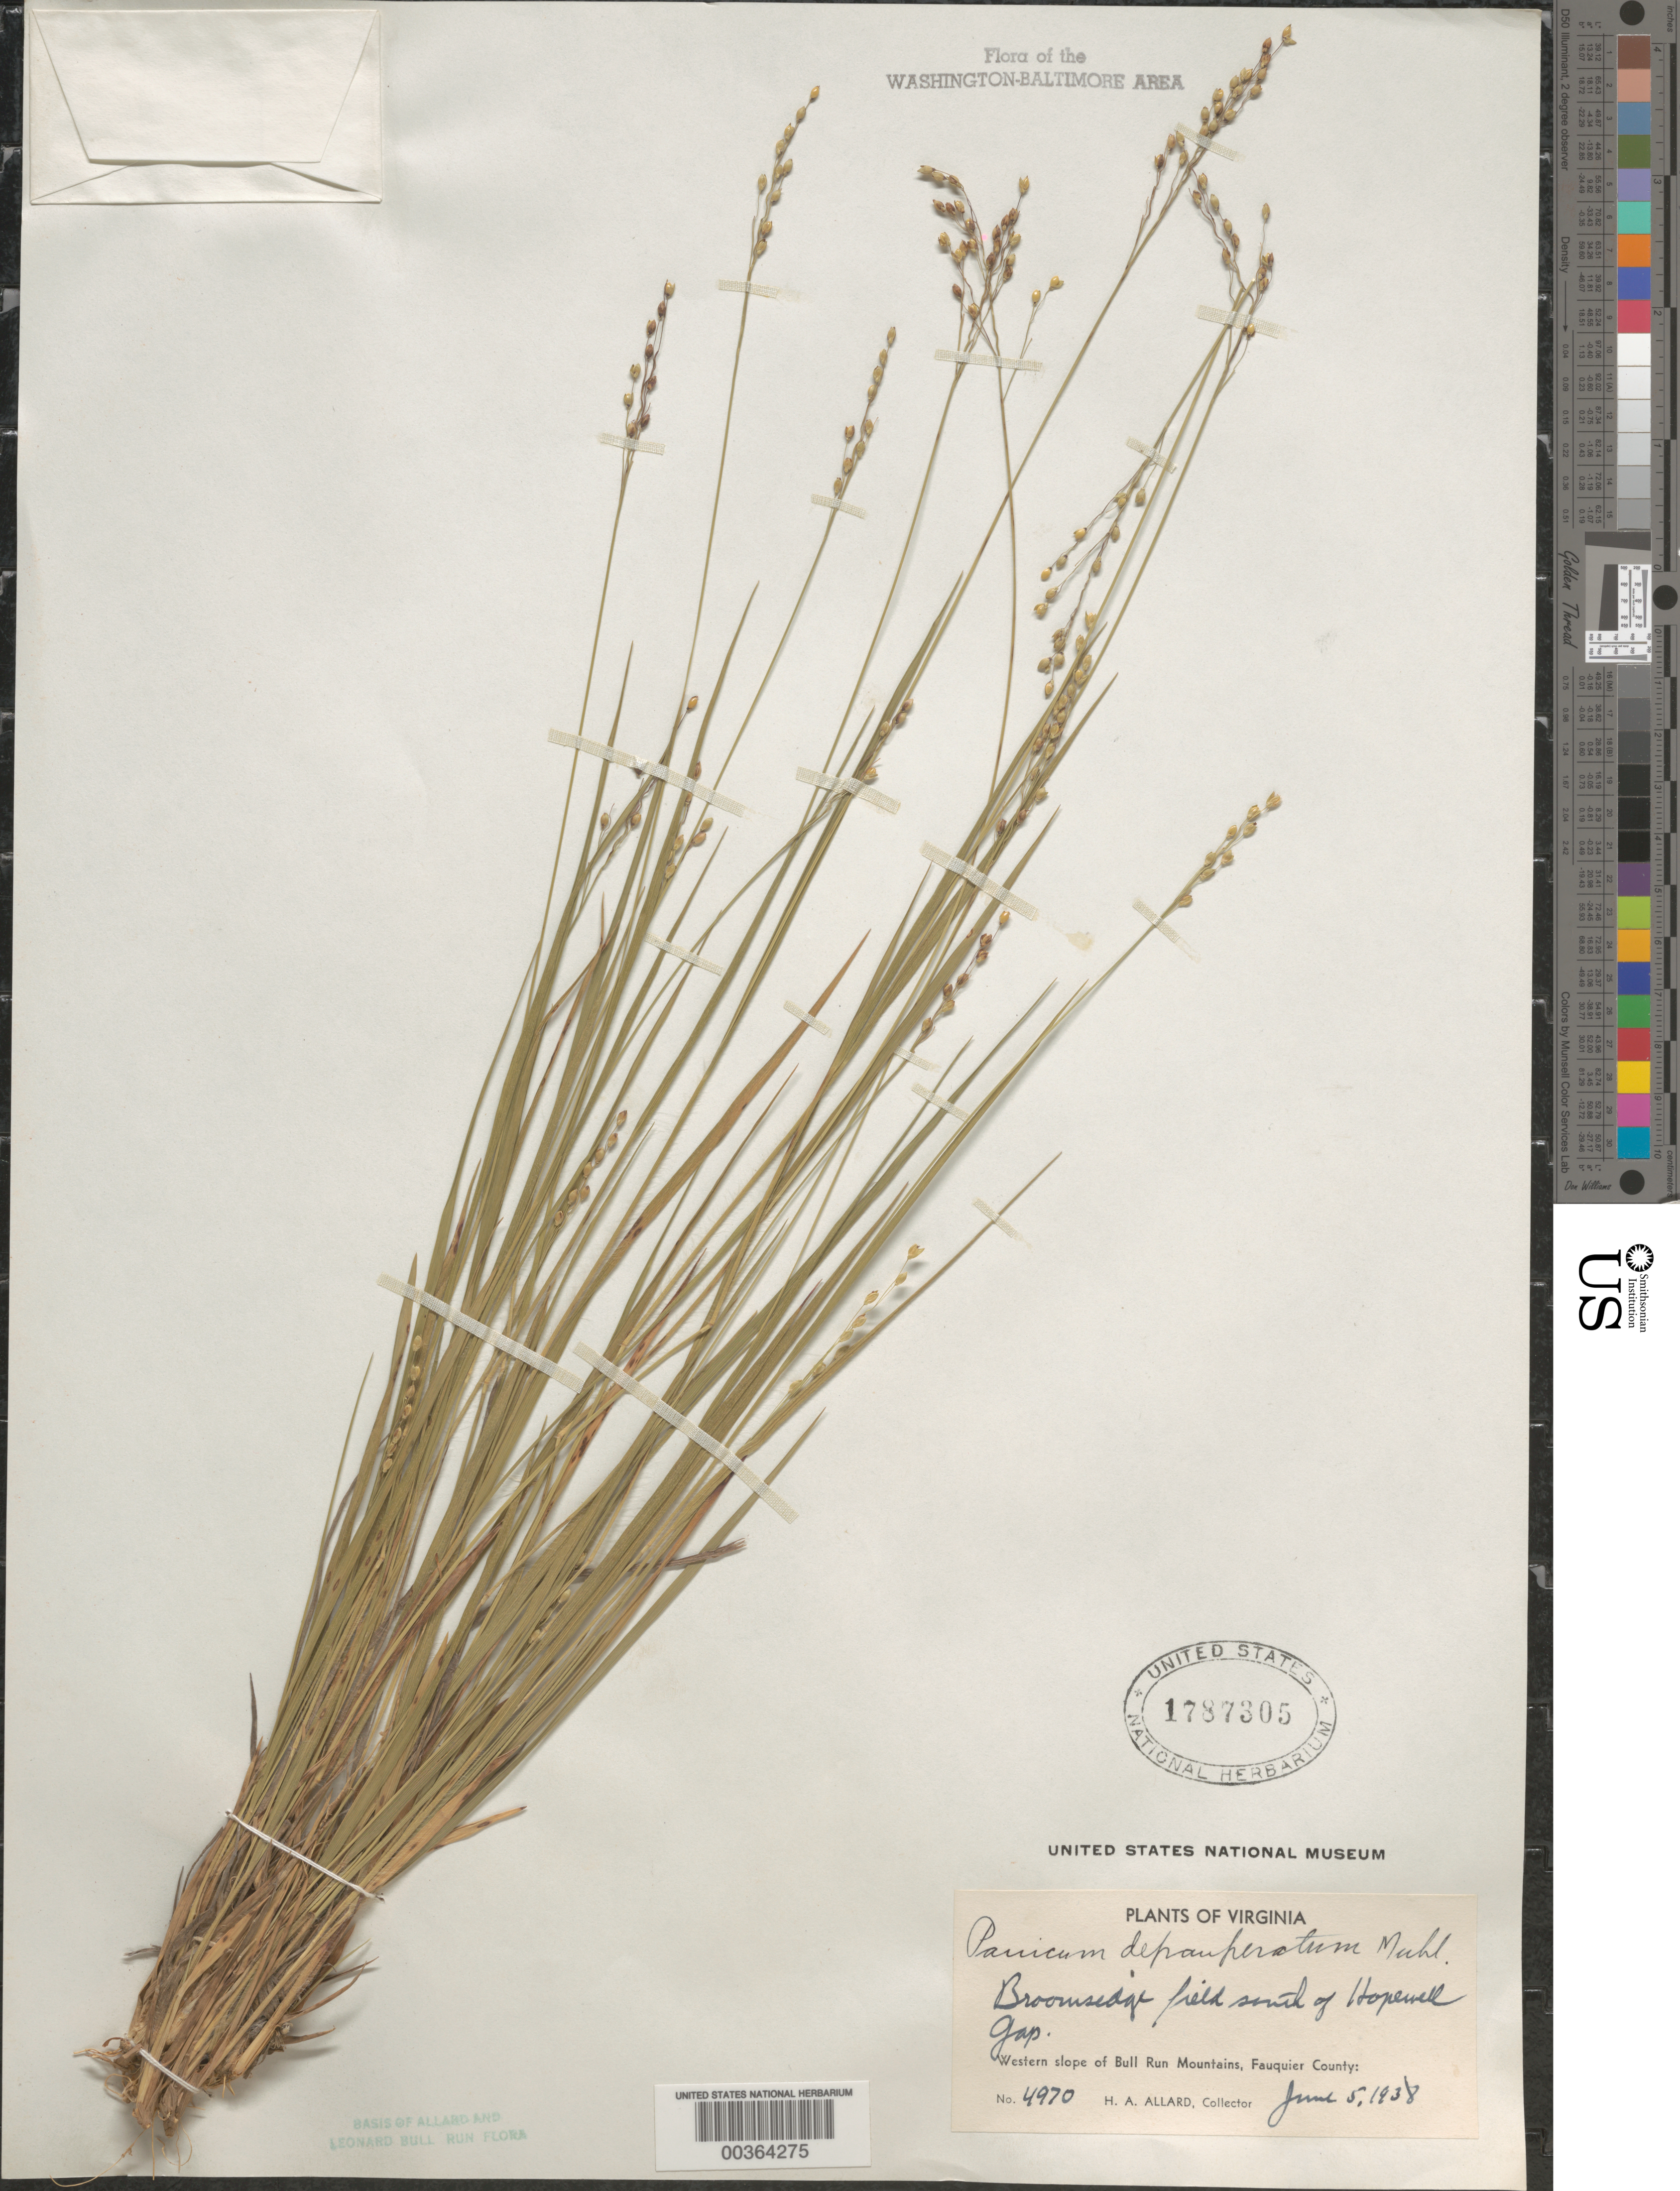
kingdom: Plantae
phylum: Tracheophyta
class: Liliopsida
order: Poales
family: Poaceae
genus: Dichanthelium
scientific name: Dichanthelium depauperatum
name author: (Muhl.) Gould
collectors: H. A. Allard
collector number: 4970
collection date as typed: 05 Jun 1938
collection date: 1938-06-05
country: United States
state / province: Virginia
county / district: Fauquier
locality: S of Hopewell Gap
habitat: In broomsedge field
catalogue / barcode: US 1787305